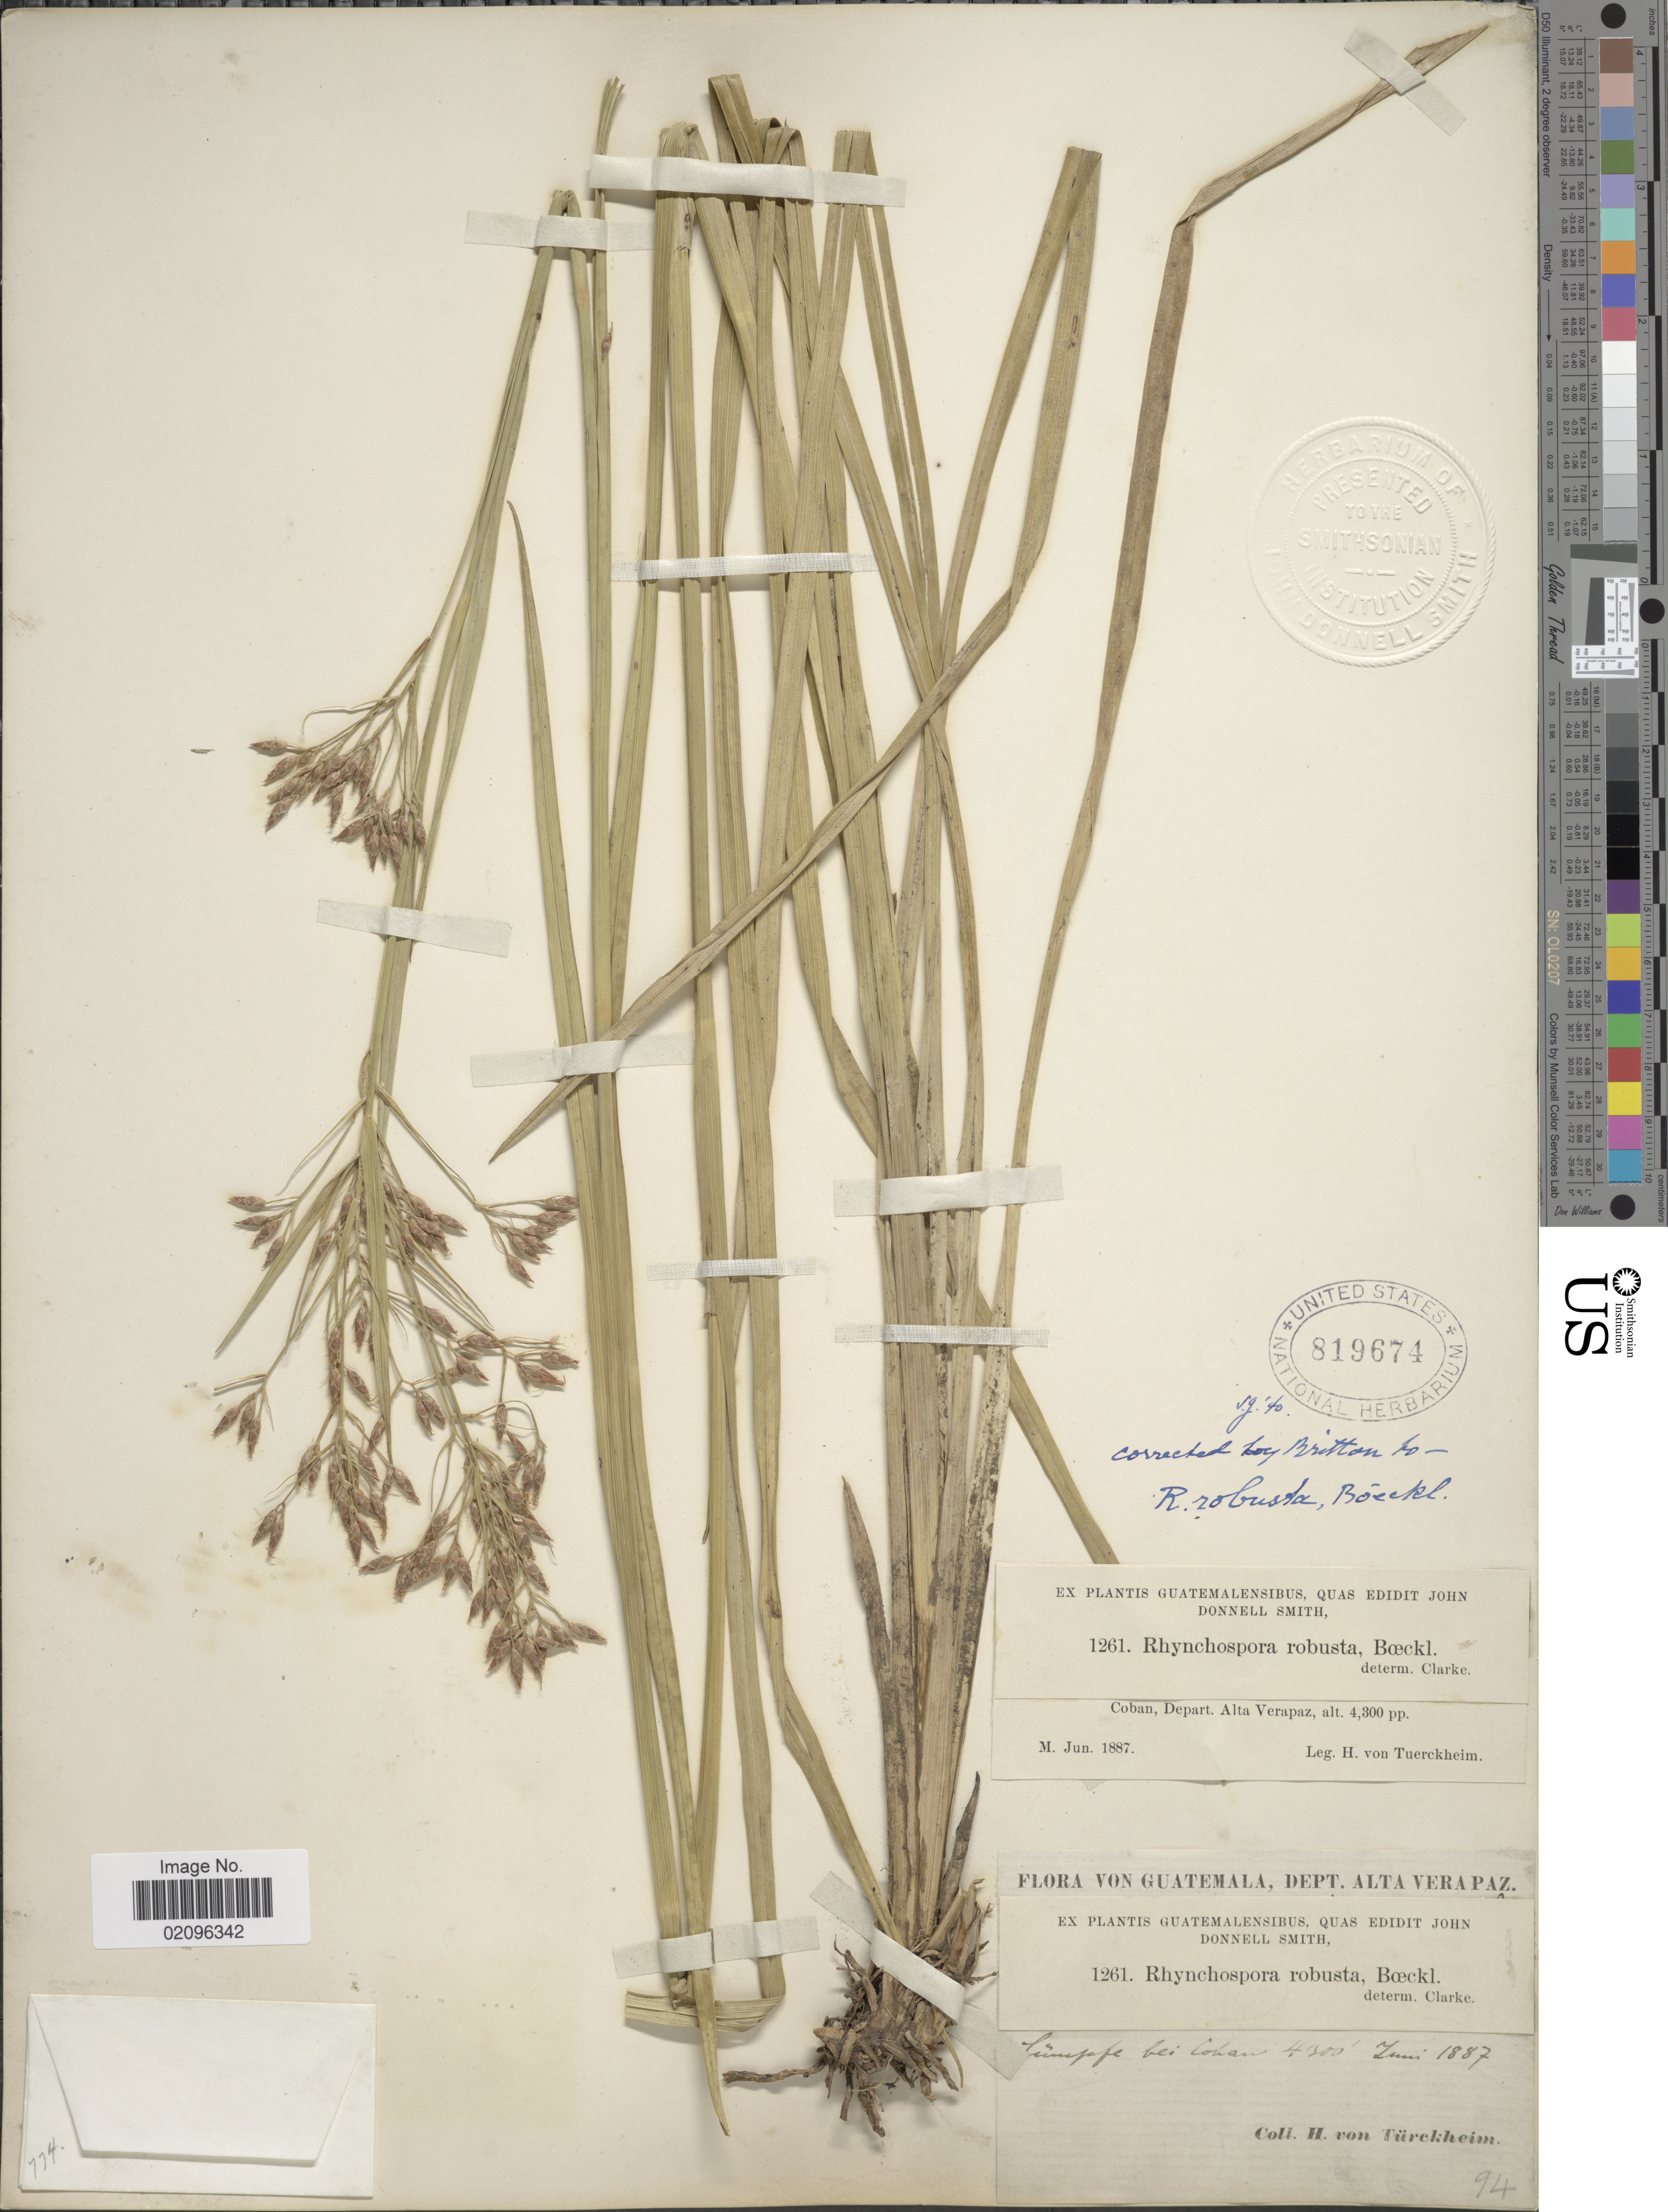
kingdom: Plantae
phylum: Tracheophyta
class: Liliopsida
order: Poales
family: Cyperaceae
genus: Rhynchospora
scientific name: Rhynchospora robusta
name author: (Kunth) Boeckeler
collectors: H. von Türckheim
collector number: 1261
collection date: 1887-06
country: Guatemala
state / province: Alta Verapaz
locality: Coban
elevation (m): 1311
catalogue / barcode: US 819674